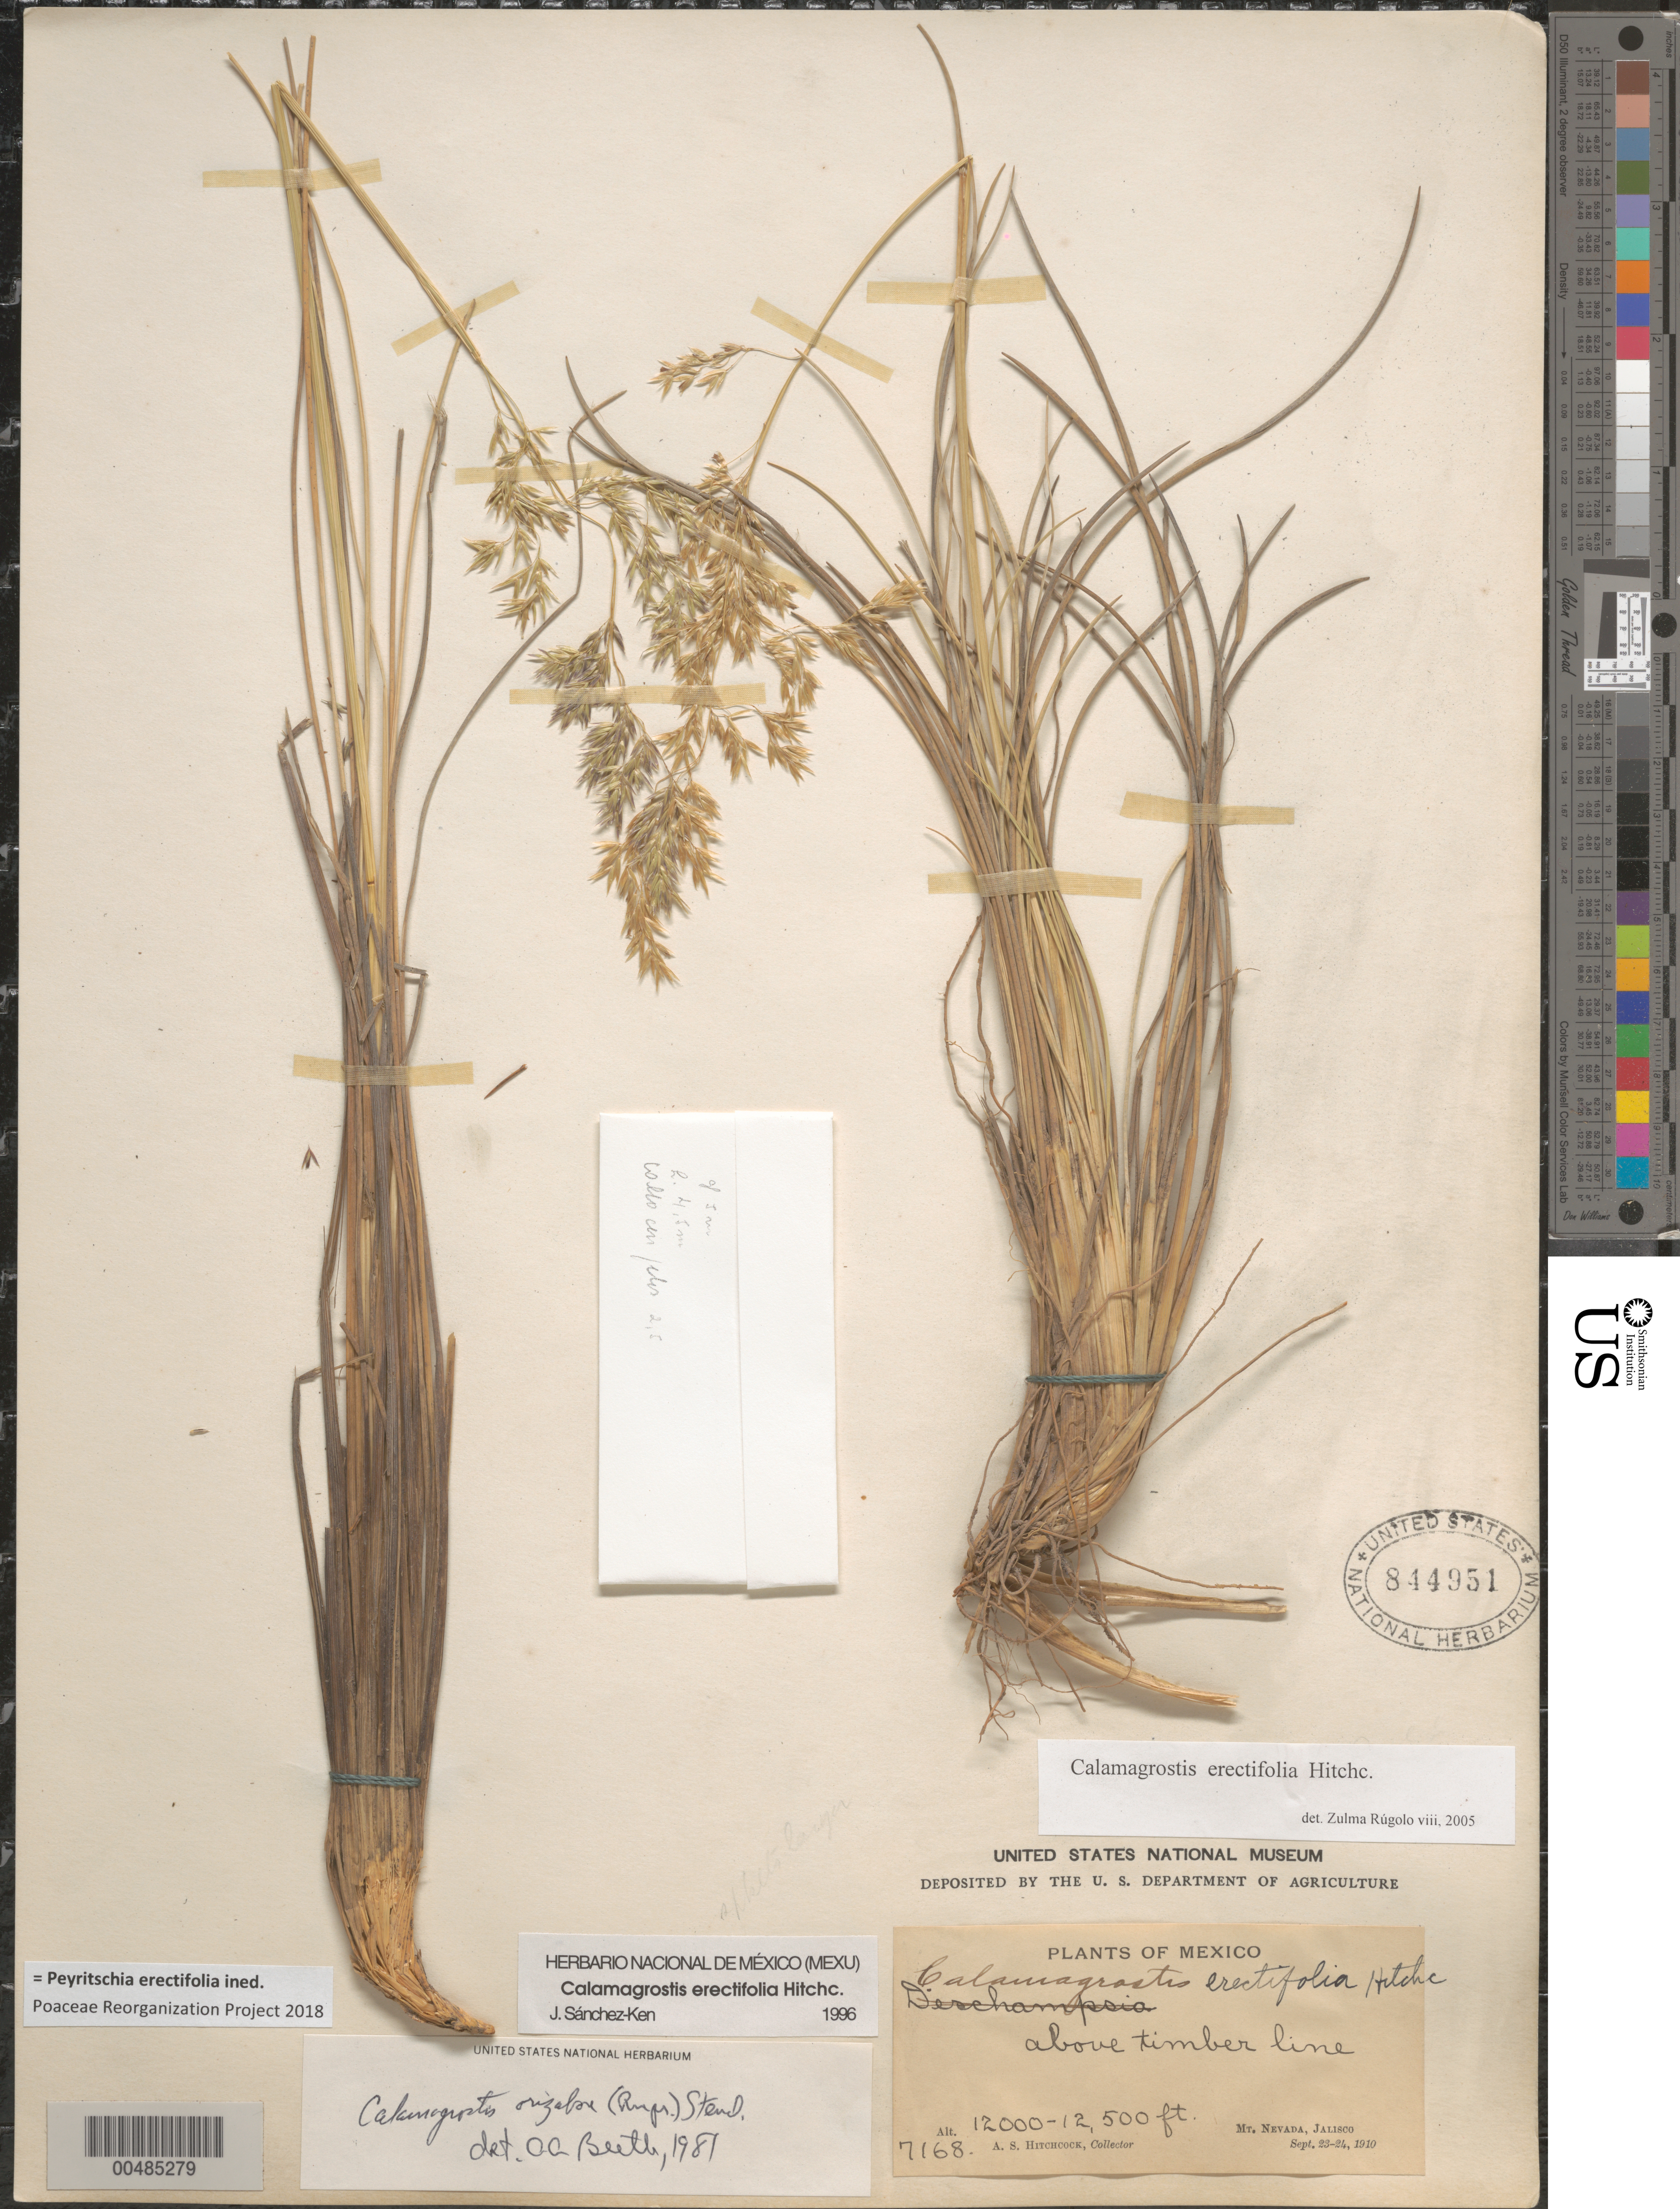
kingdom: Plantae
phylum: Tracheophyta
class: Liliopsida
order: Poales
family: Poaceae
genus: Peyritschia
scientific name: Peyritschia erectifolia ined.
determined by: Poaceae Reorganization Project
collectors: A. S. Hitchcock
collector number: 7168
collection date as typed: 23 Sep 1910 to 24 Sep 1910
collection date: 1910-09-23/1910-09-24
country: Mexico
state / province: Jalisco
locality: Mt. Nevada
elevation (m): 3658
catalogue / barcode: US 844951